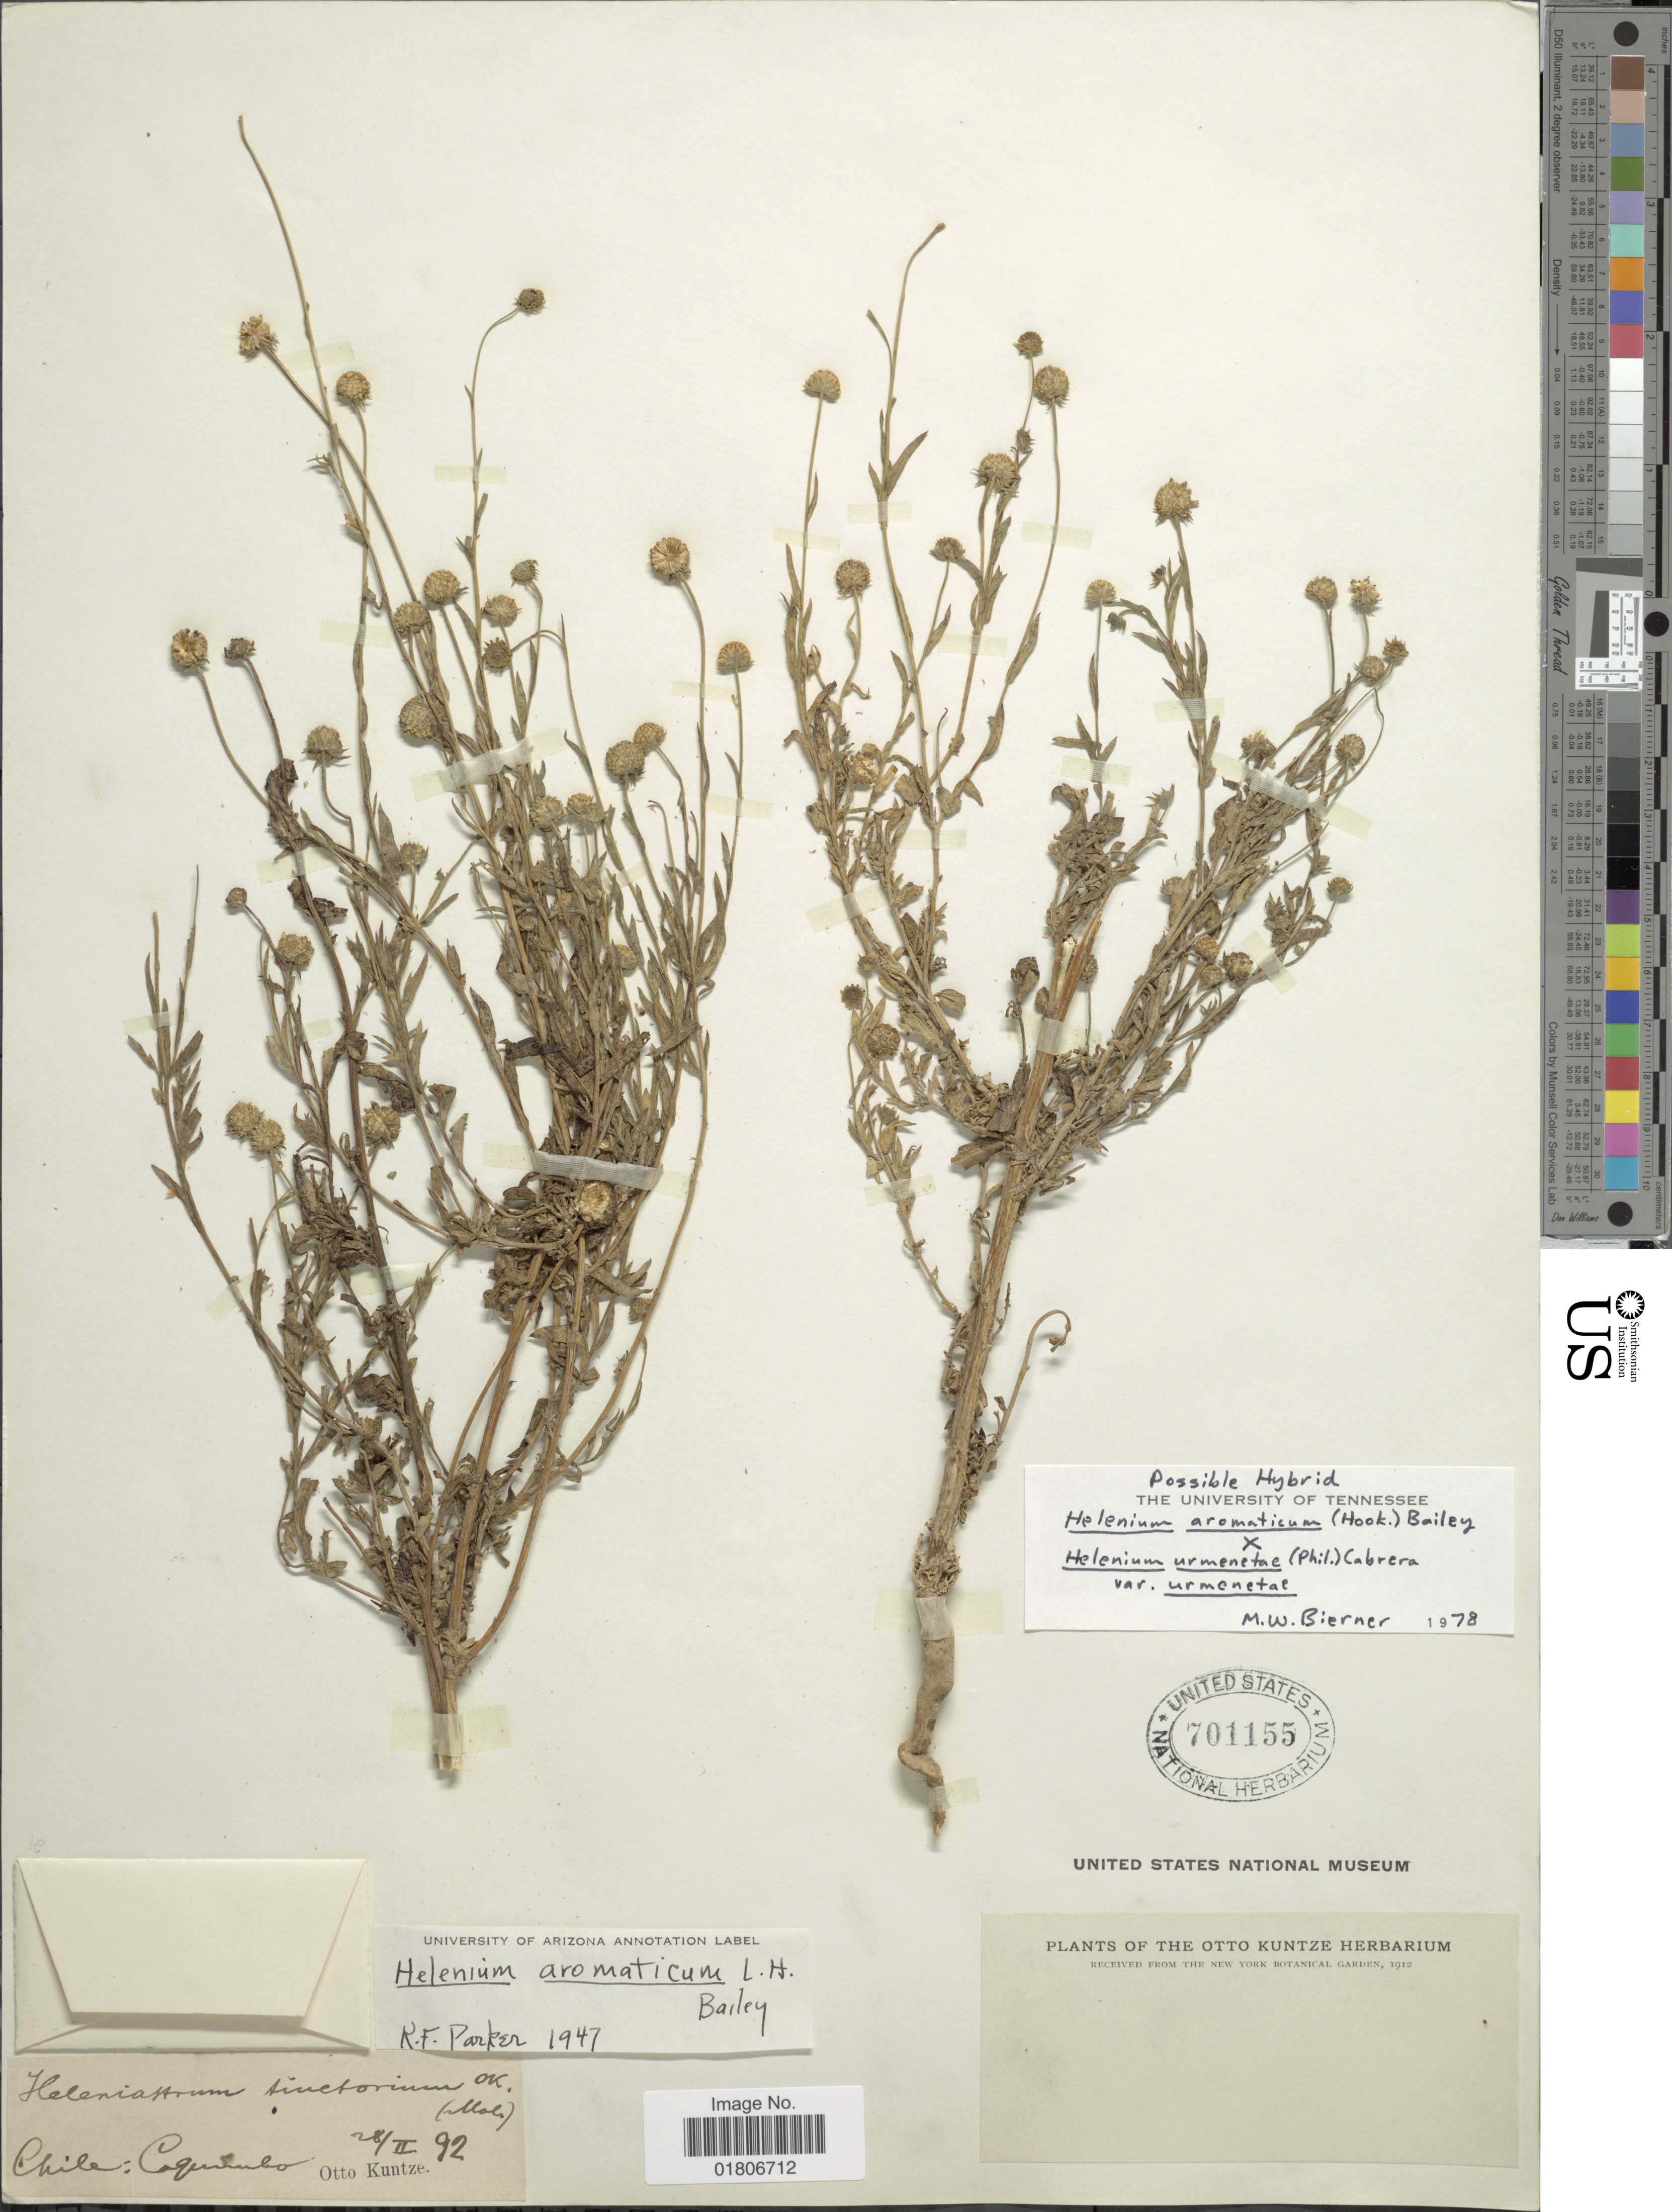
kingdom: Plantae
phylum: Tracheophyta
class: Magnoliopsida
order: Asterales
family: Asteraceae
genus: Helenium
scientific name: Helenium aromaticum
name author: (Hook.) L.H. Bailey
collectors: C.E.O. Kuntze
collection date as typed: Transcribed d/m/y: 28/2/92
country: Chile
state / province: Coquimbo (IV)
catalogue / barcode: US 701155